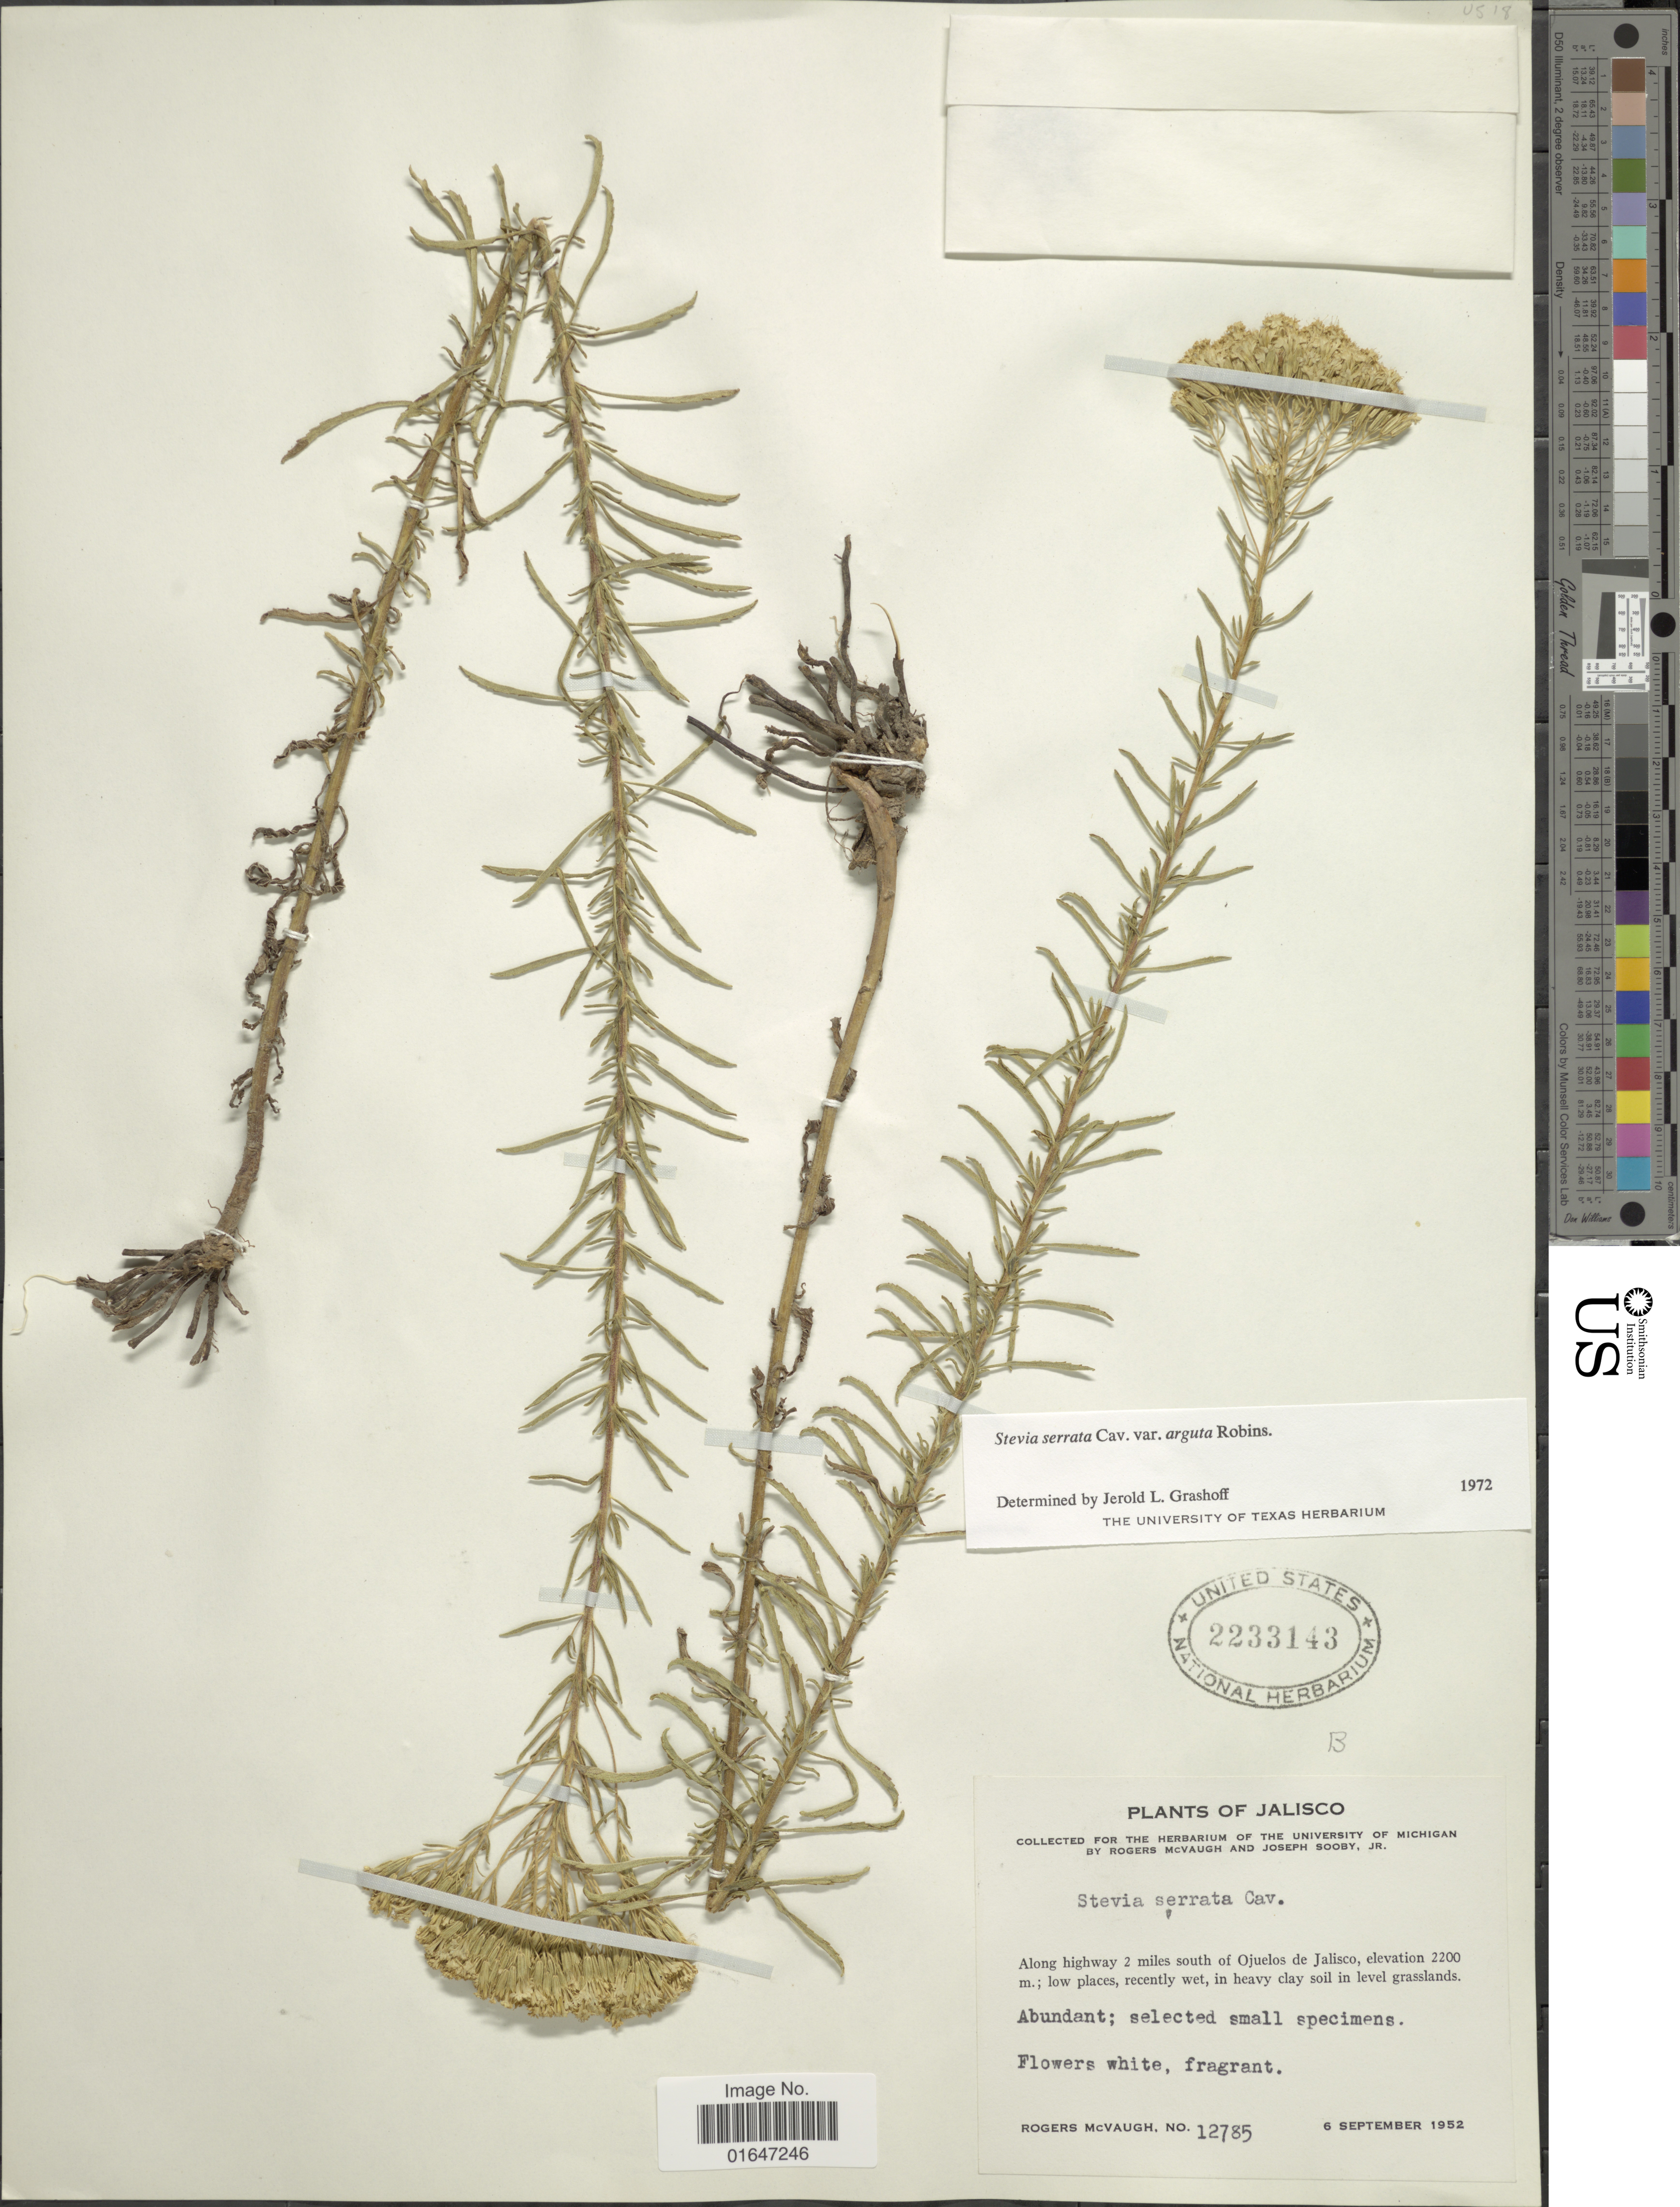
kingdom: Plantae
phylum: Tracheophyta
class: Magnoliopsida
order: Asterales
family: Asteraceae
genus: Stevia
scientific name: Stevia serrata var. arguta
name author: B.L. Rob.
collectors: R. McVaugh & J. Sooby Jr.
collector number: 12785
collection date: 1952-09-06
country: Mexico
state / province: Jalisco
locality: Along Highway 2 miles south of Ojuelos de Jalisco.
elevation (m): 2200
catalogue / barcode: US 233143